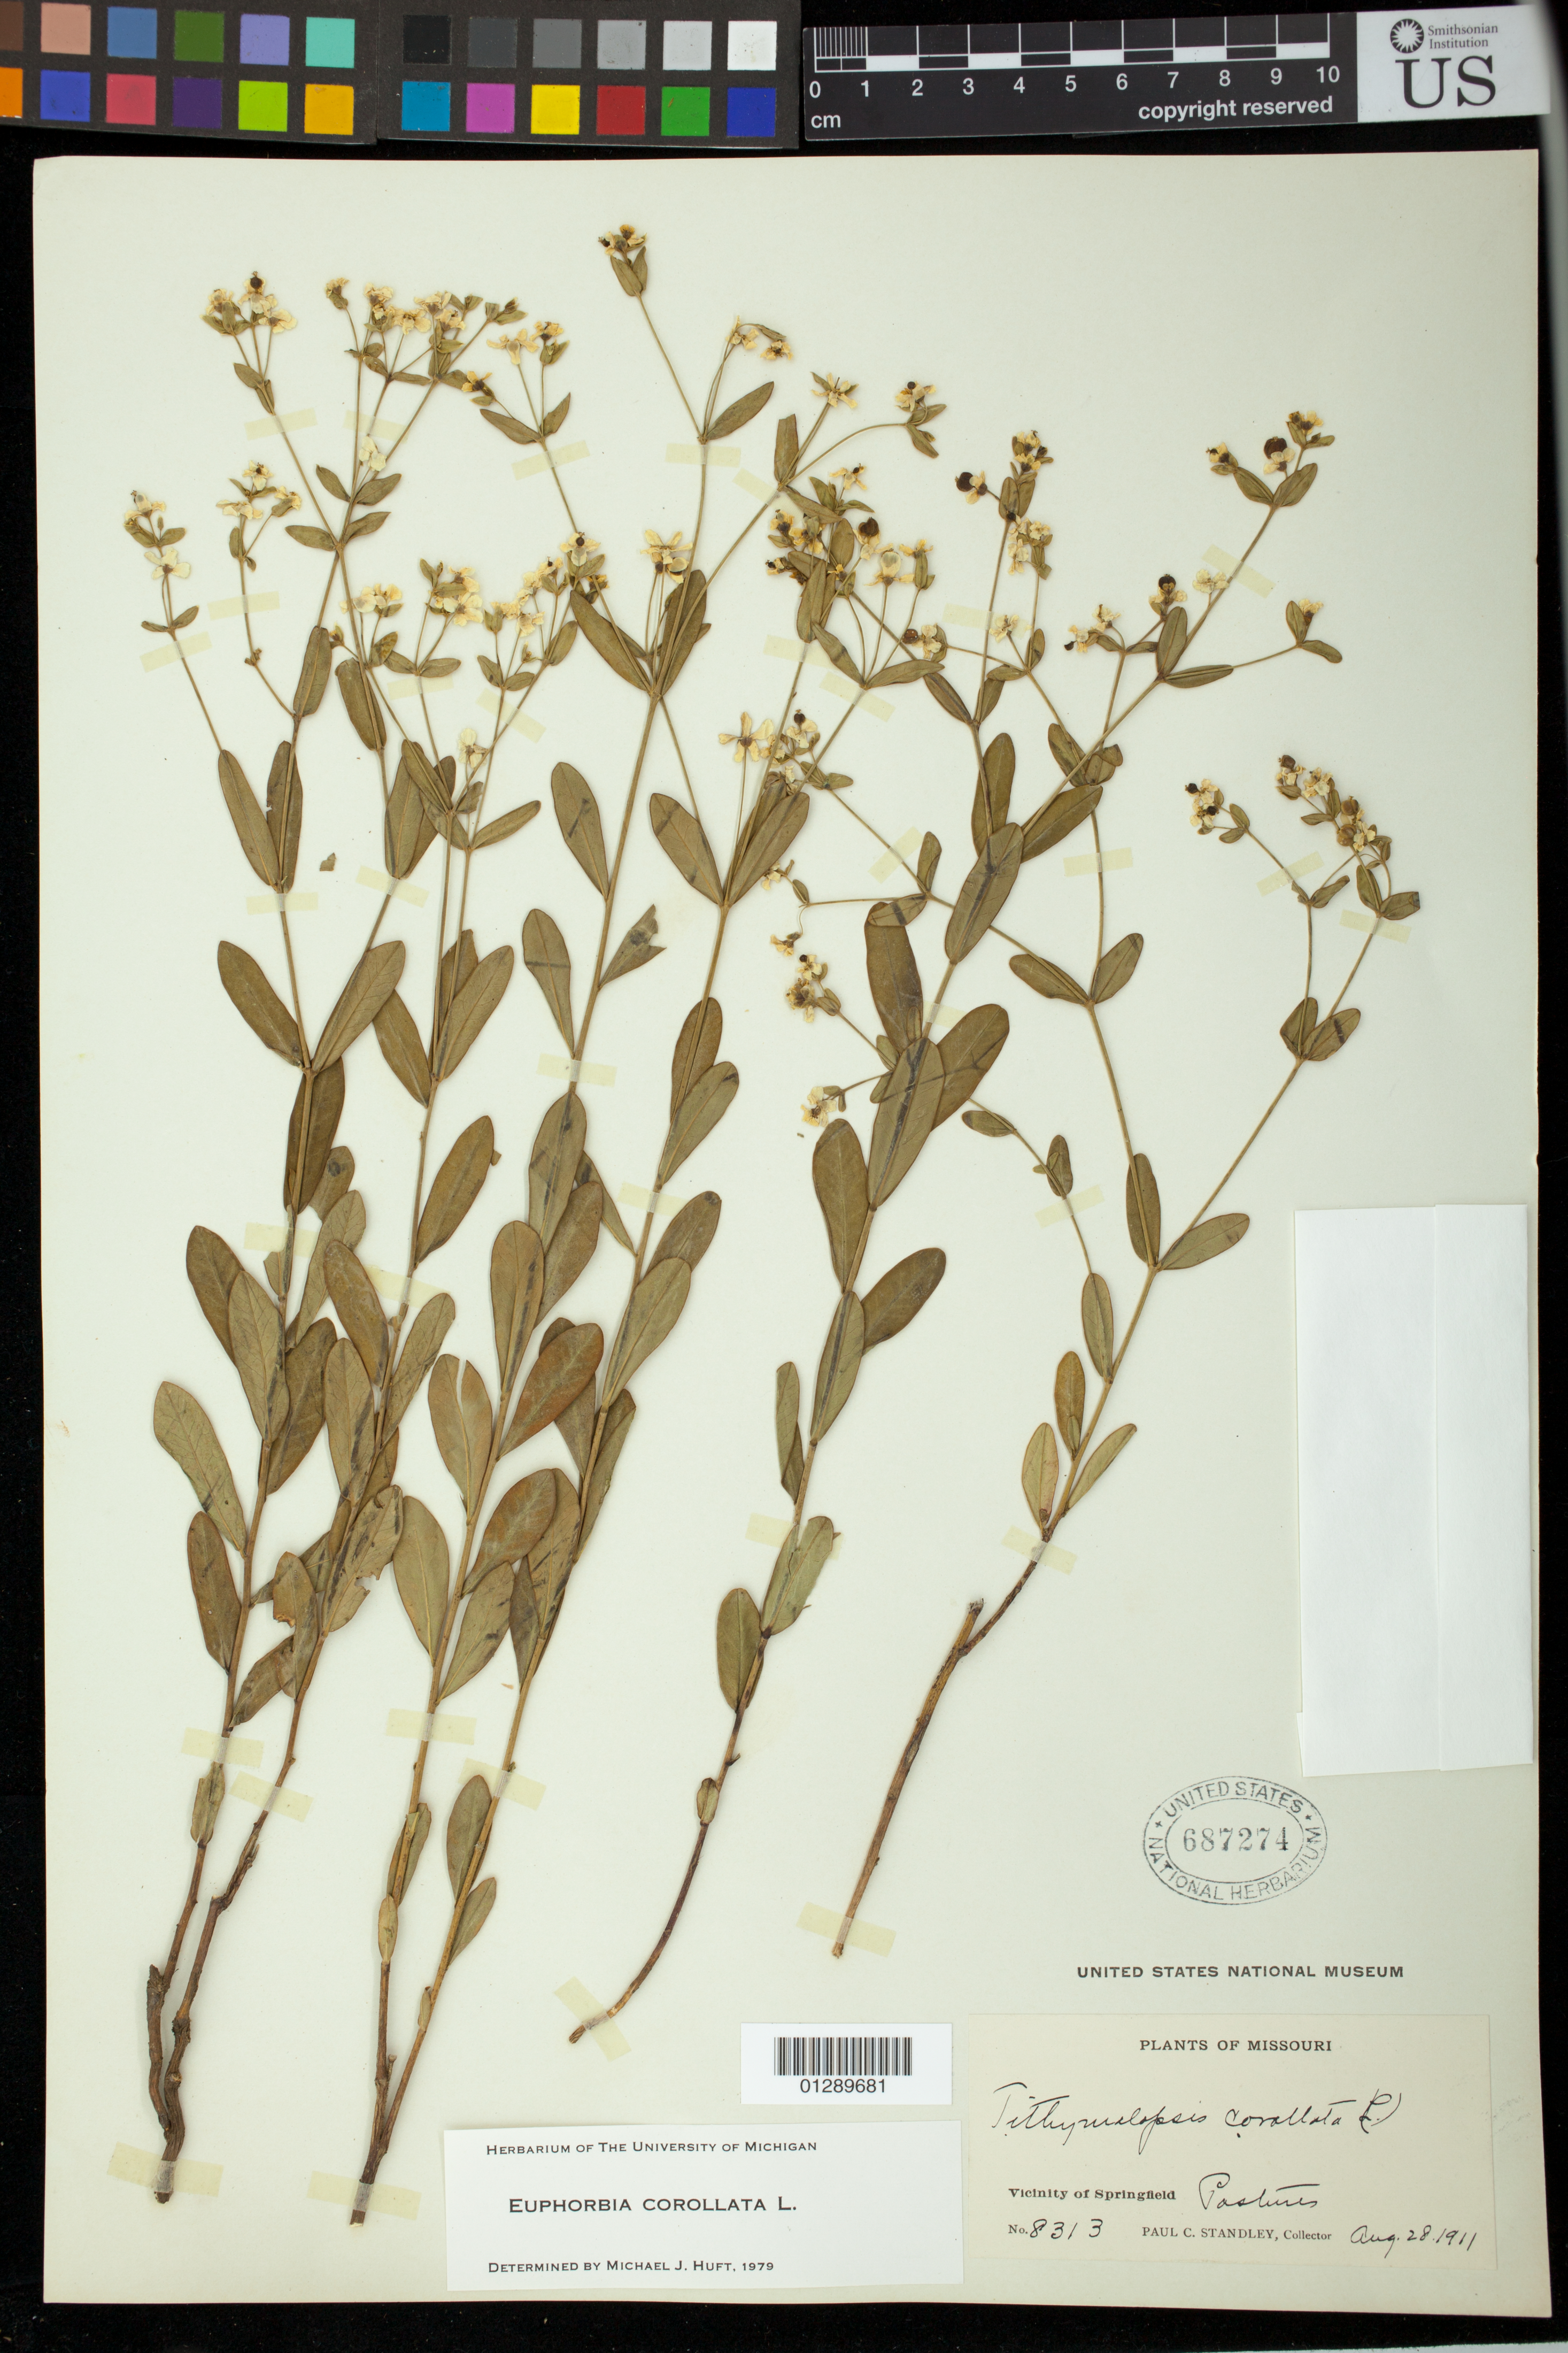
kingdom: Plantae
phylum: Tracheophyta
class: Magnoliopsida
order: Malpighiales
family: Euphorbiaceae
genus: Euphorbia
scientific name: Euphorbia corollata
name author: L.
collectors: P. C. Standley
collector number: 8313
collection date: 1911-08-28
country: United States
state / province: Missouri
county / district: Greene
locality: Vicinity of Springfield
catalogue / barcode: US 687274